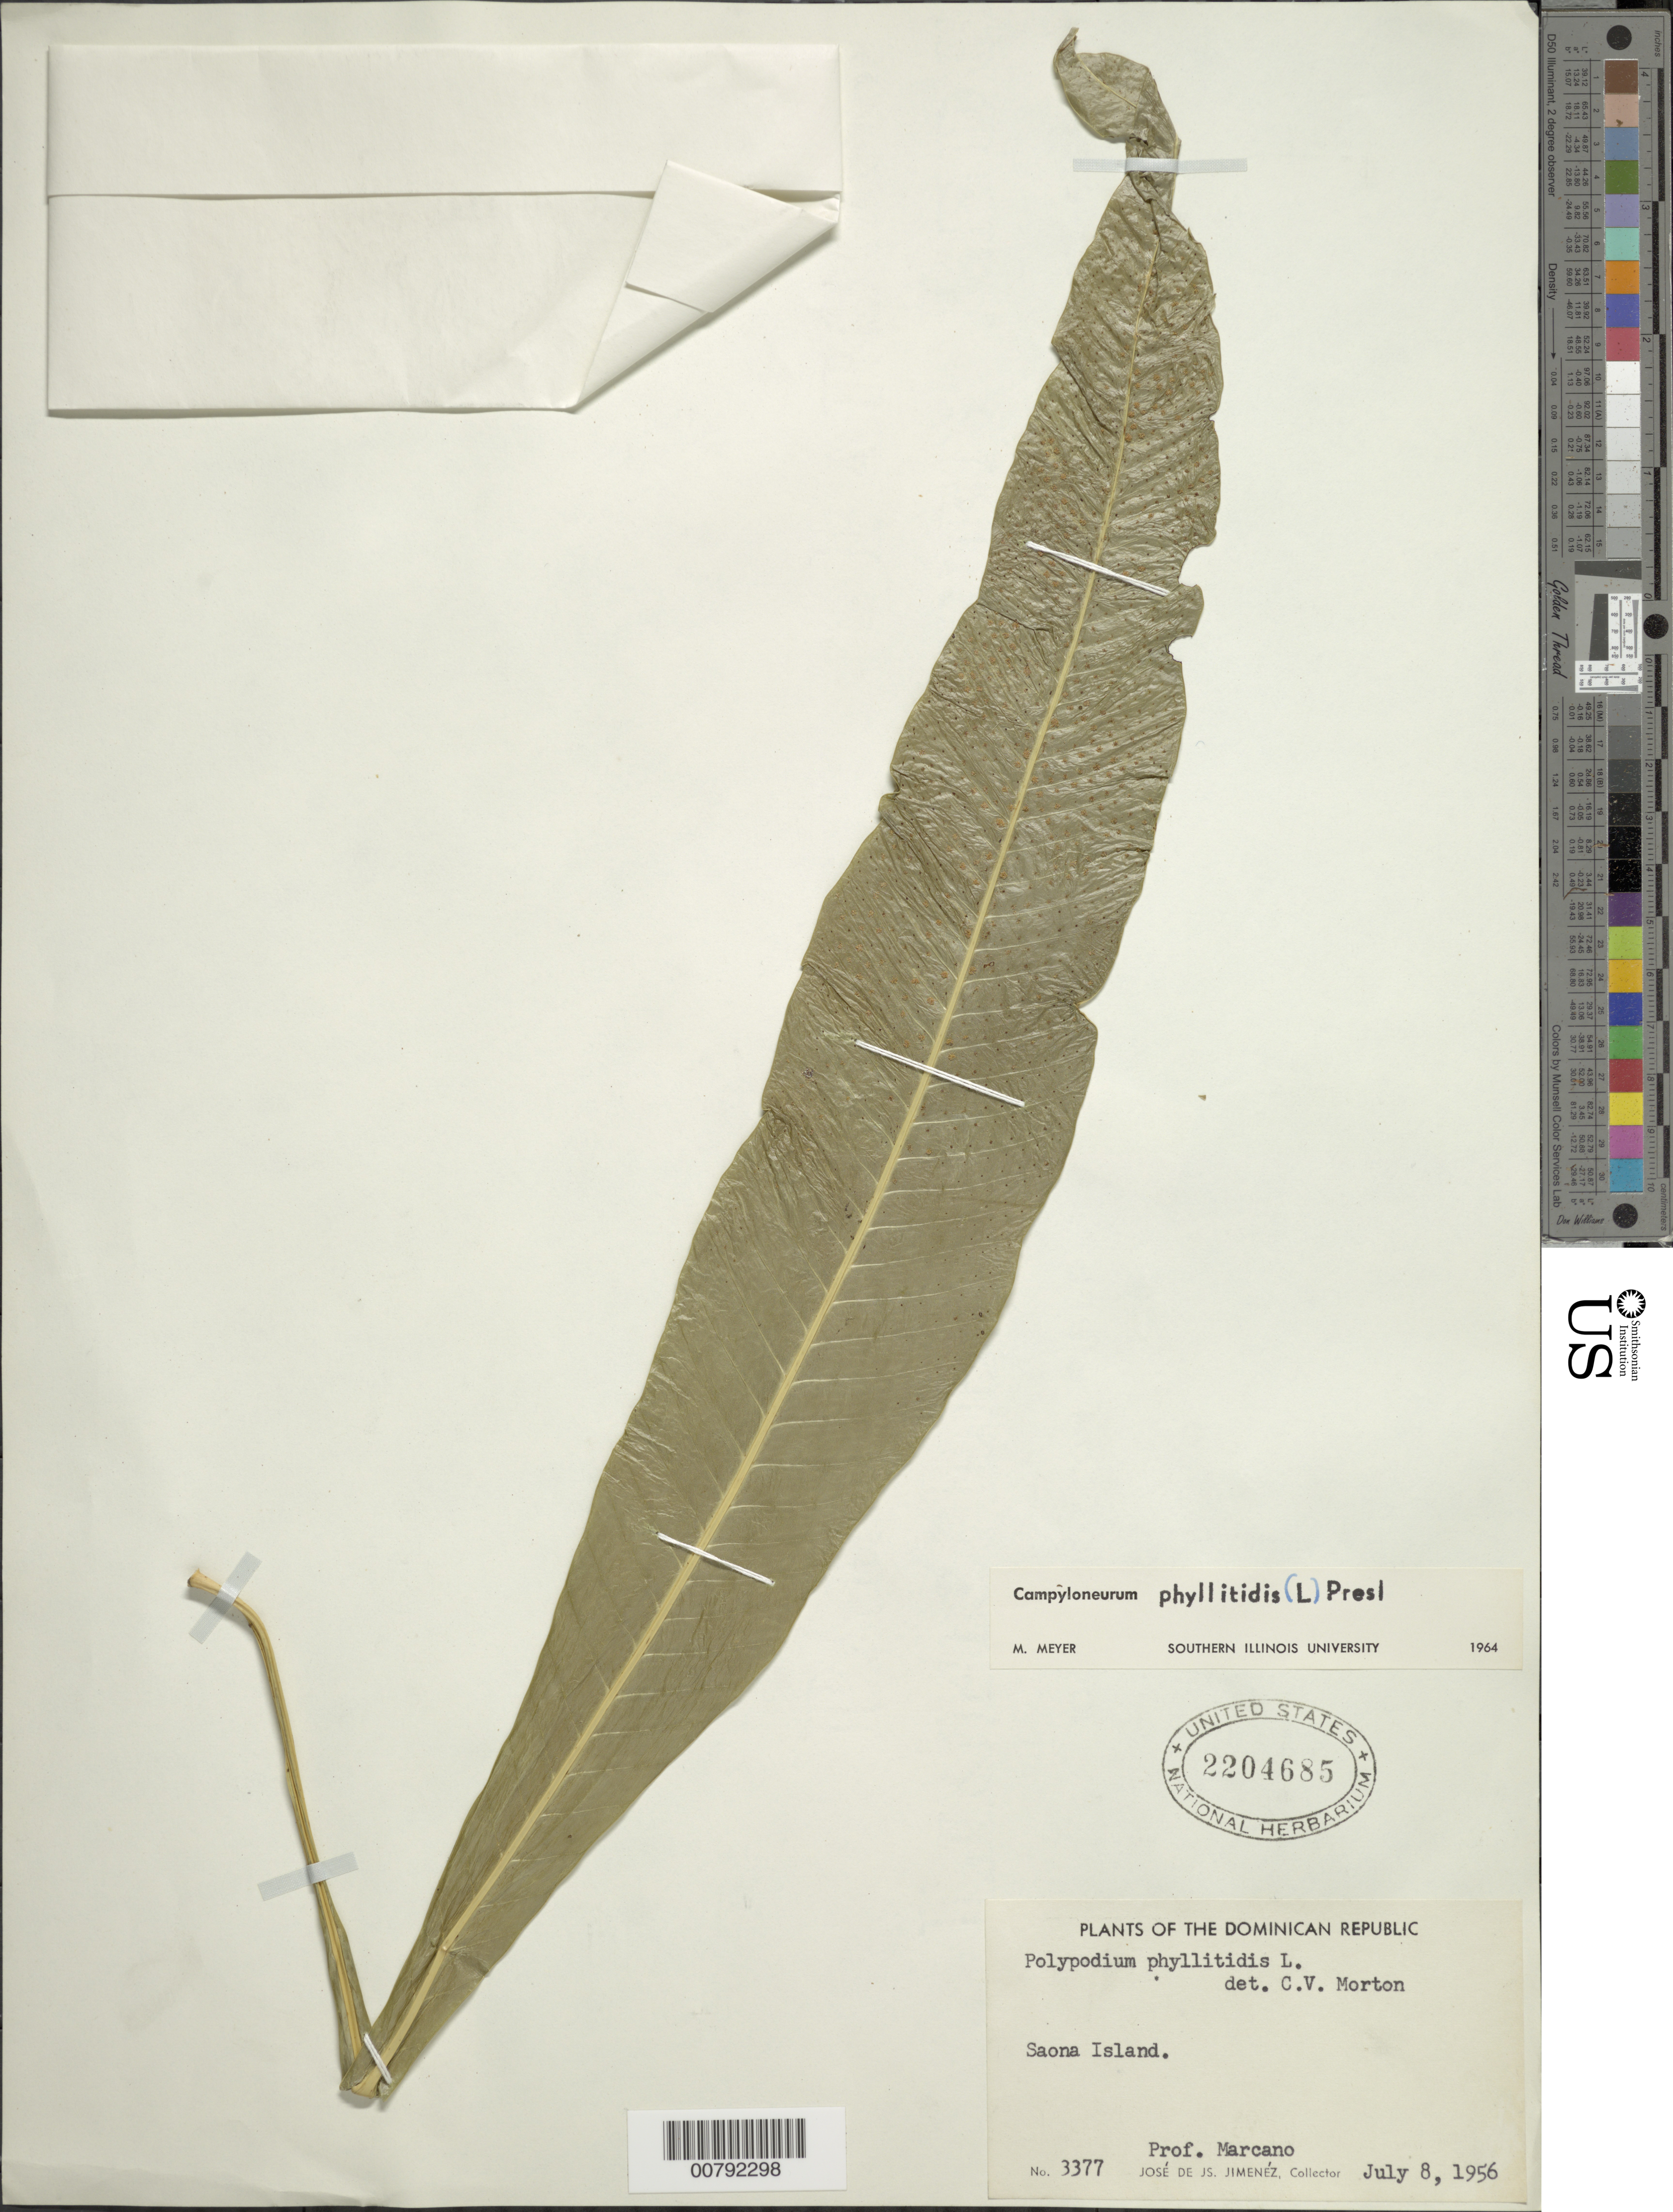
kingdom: Plantae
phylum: Tracheophyta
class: Polypodiopsida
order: Polypodiales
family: Polypodiaceae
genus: Campyloneurum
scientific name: Campyloneurum phyllitidis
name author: (L.) C. Presl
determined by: Meyer, M.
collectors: E. J. Marcano F.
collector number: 3377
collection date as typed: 08 Jul 1956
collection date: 1956-07-08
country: Dominican Republic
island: Hispaniola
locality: Saona Island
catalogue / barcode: US 2204685